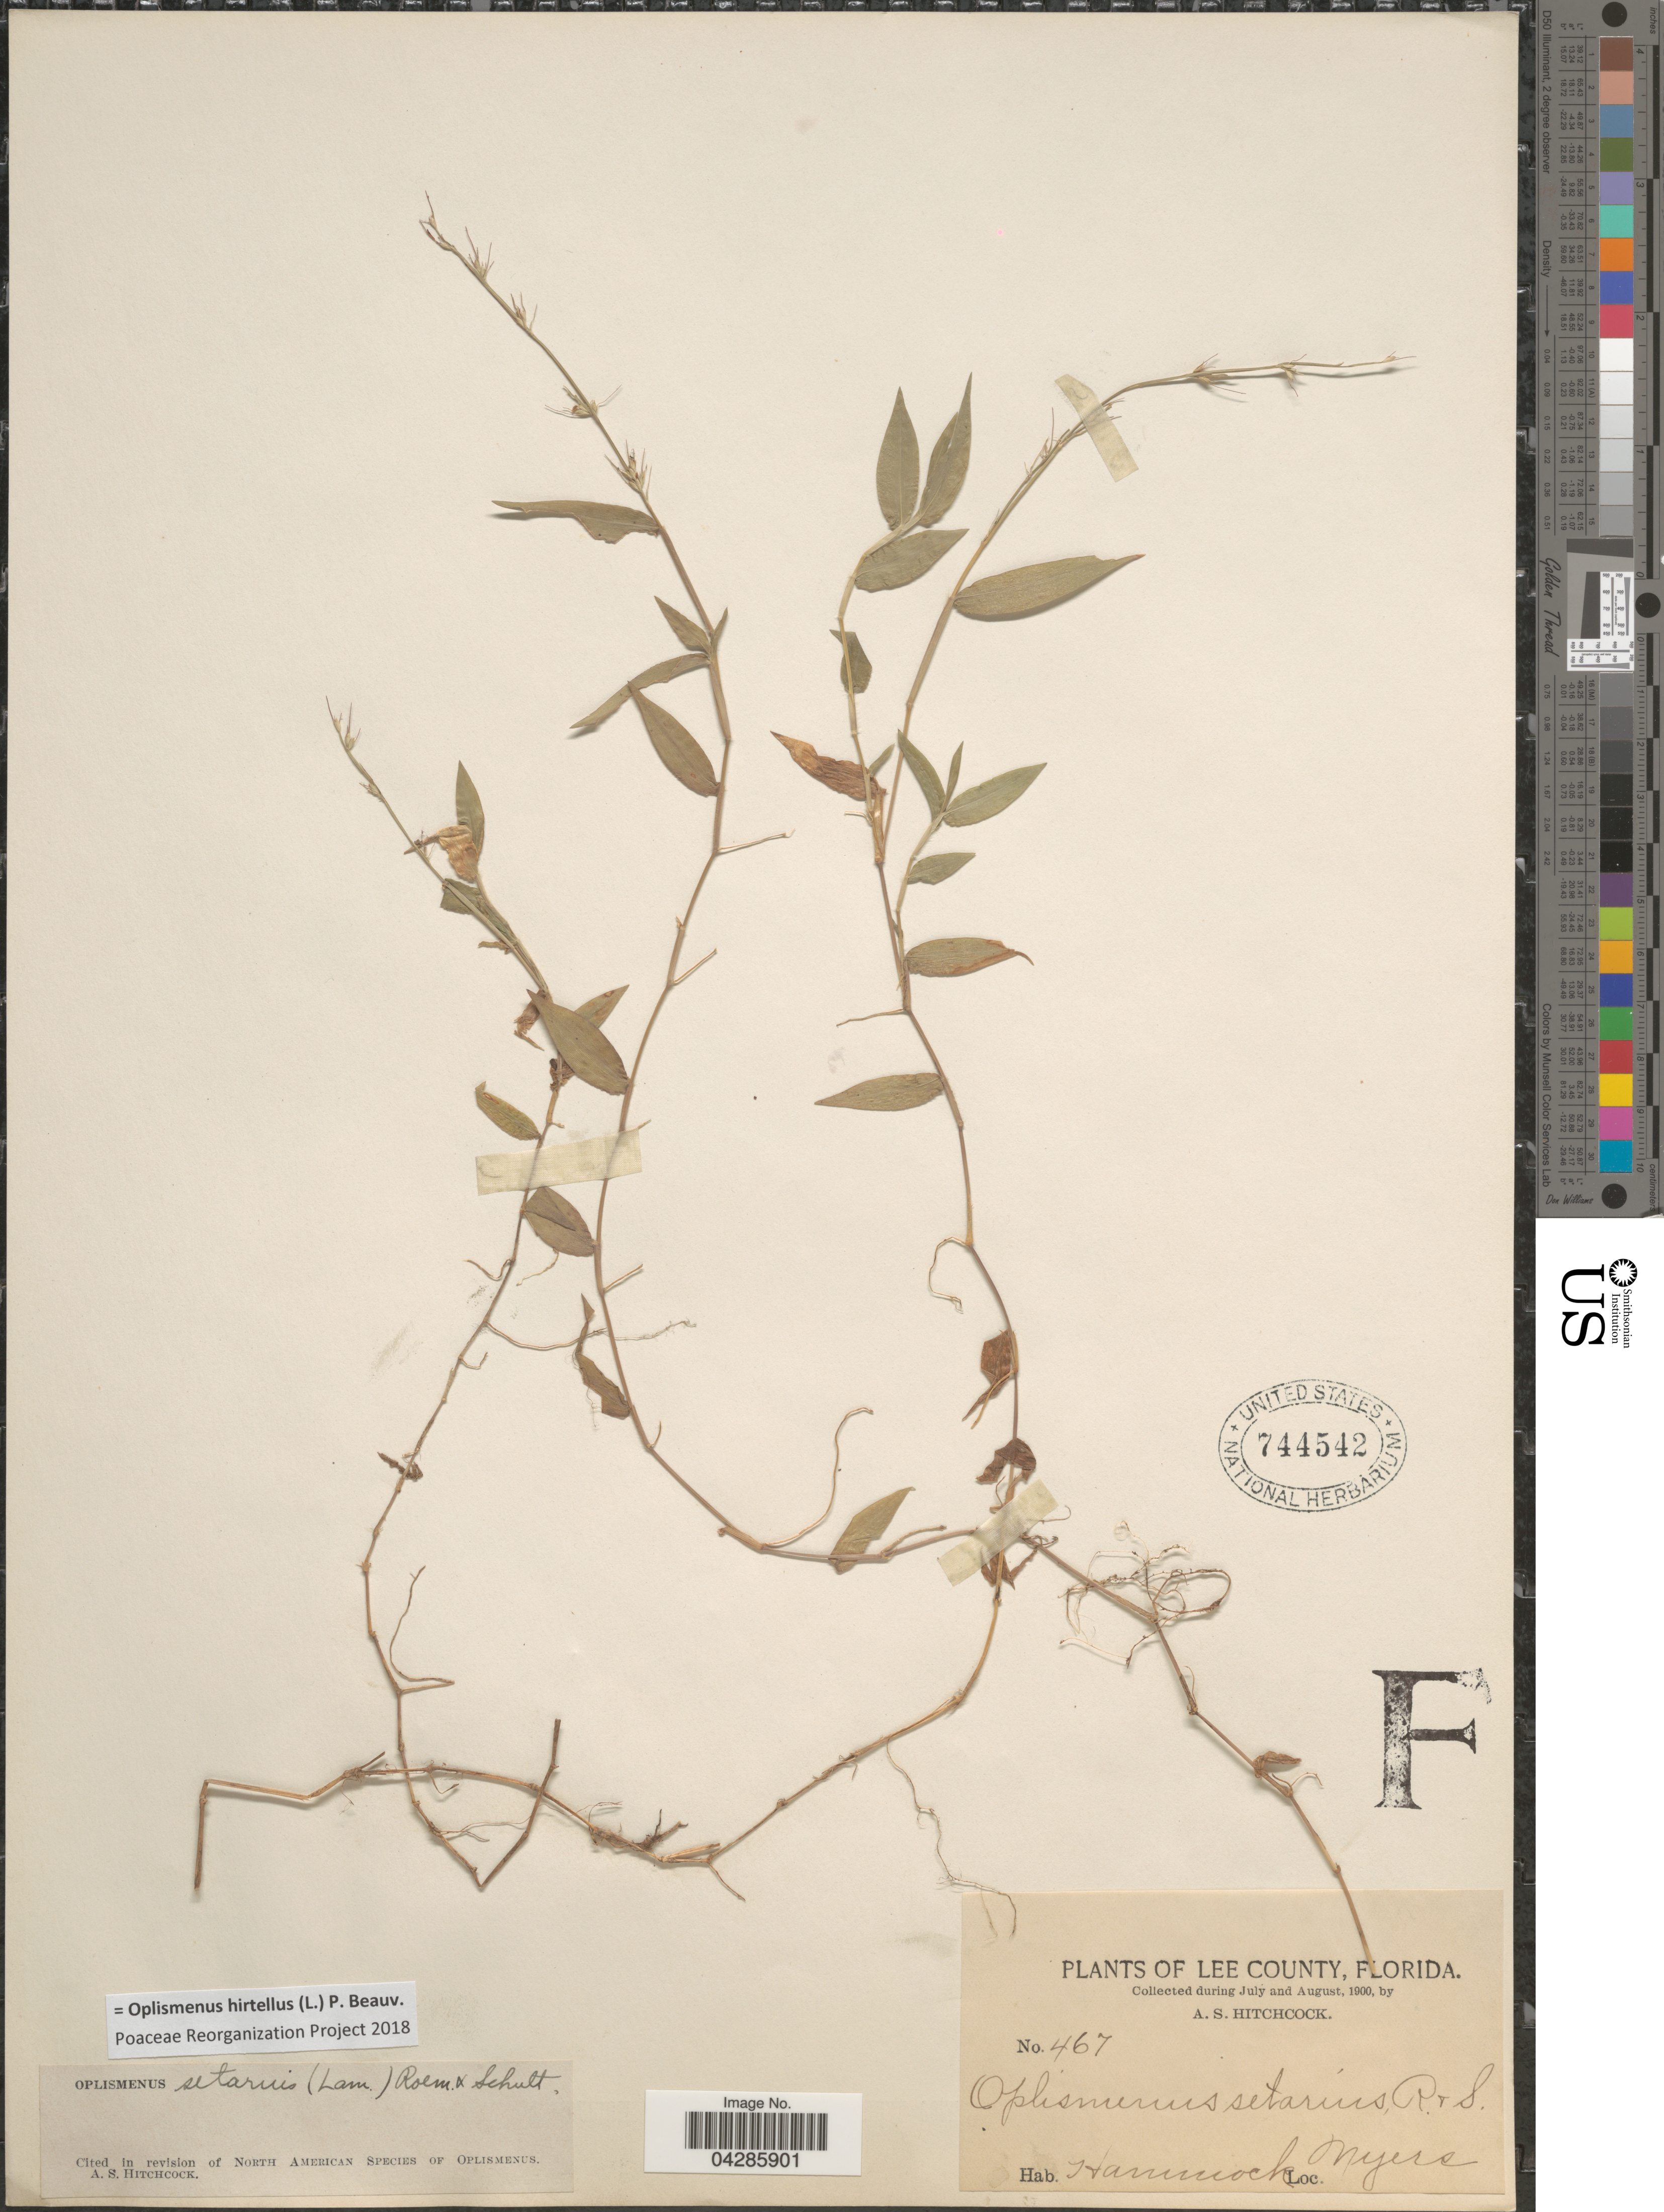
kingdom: Plantae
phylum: Tracheophyta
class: Liliopsida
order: Poales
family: Poaceae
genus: Oplismenus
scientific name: Oplismenus hirtellus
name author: (L.) P. Beauv.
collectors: A. S. Hitchcock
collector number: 467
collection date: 1900-07/1900-08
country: United States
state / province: Florida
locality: Lee County. Hammock Myers.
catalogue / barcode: US 744542